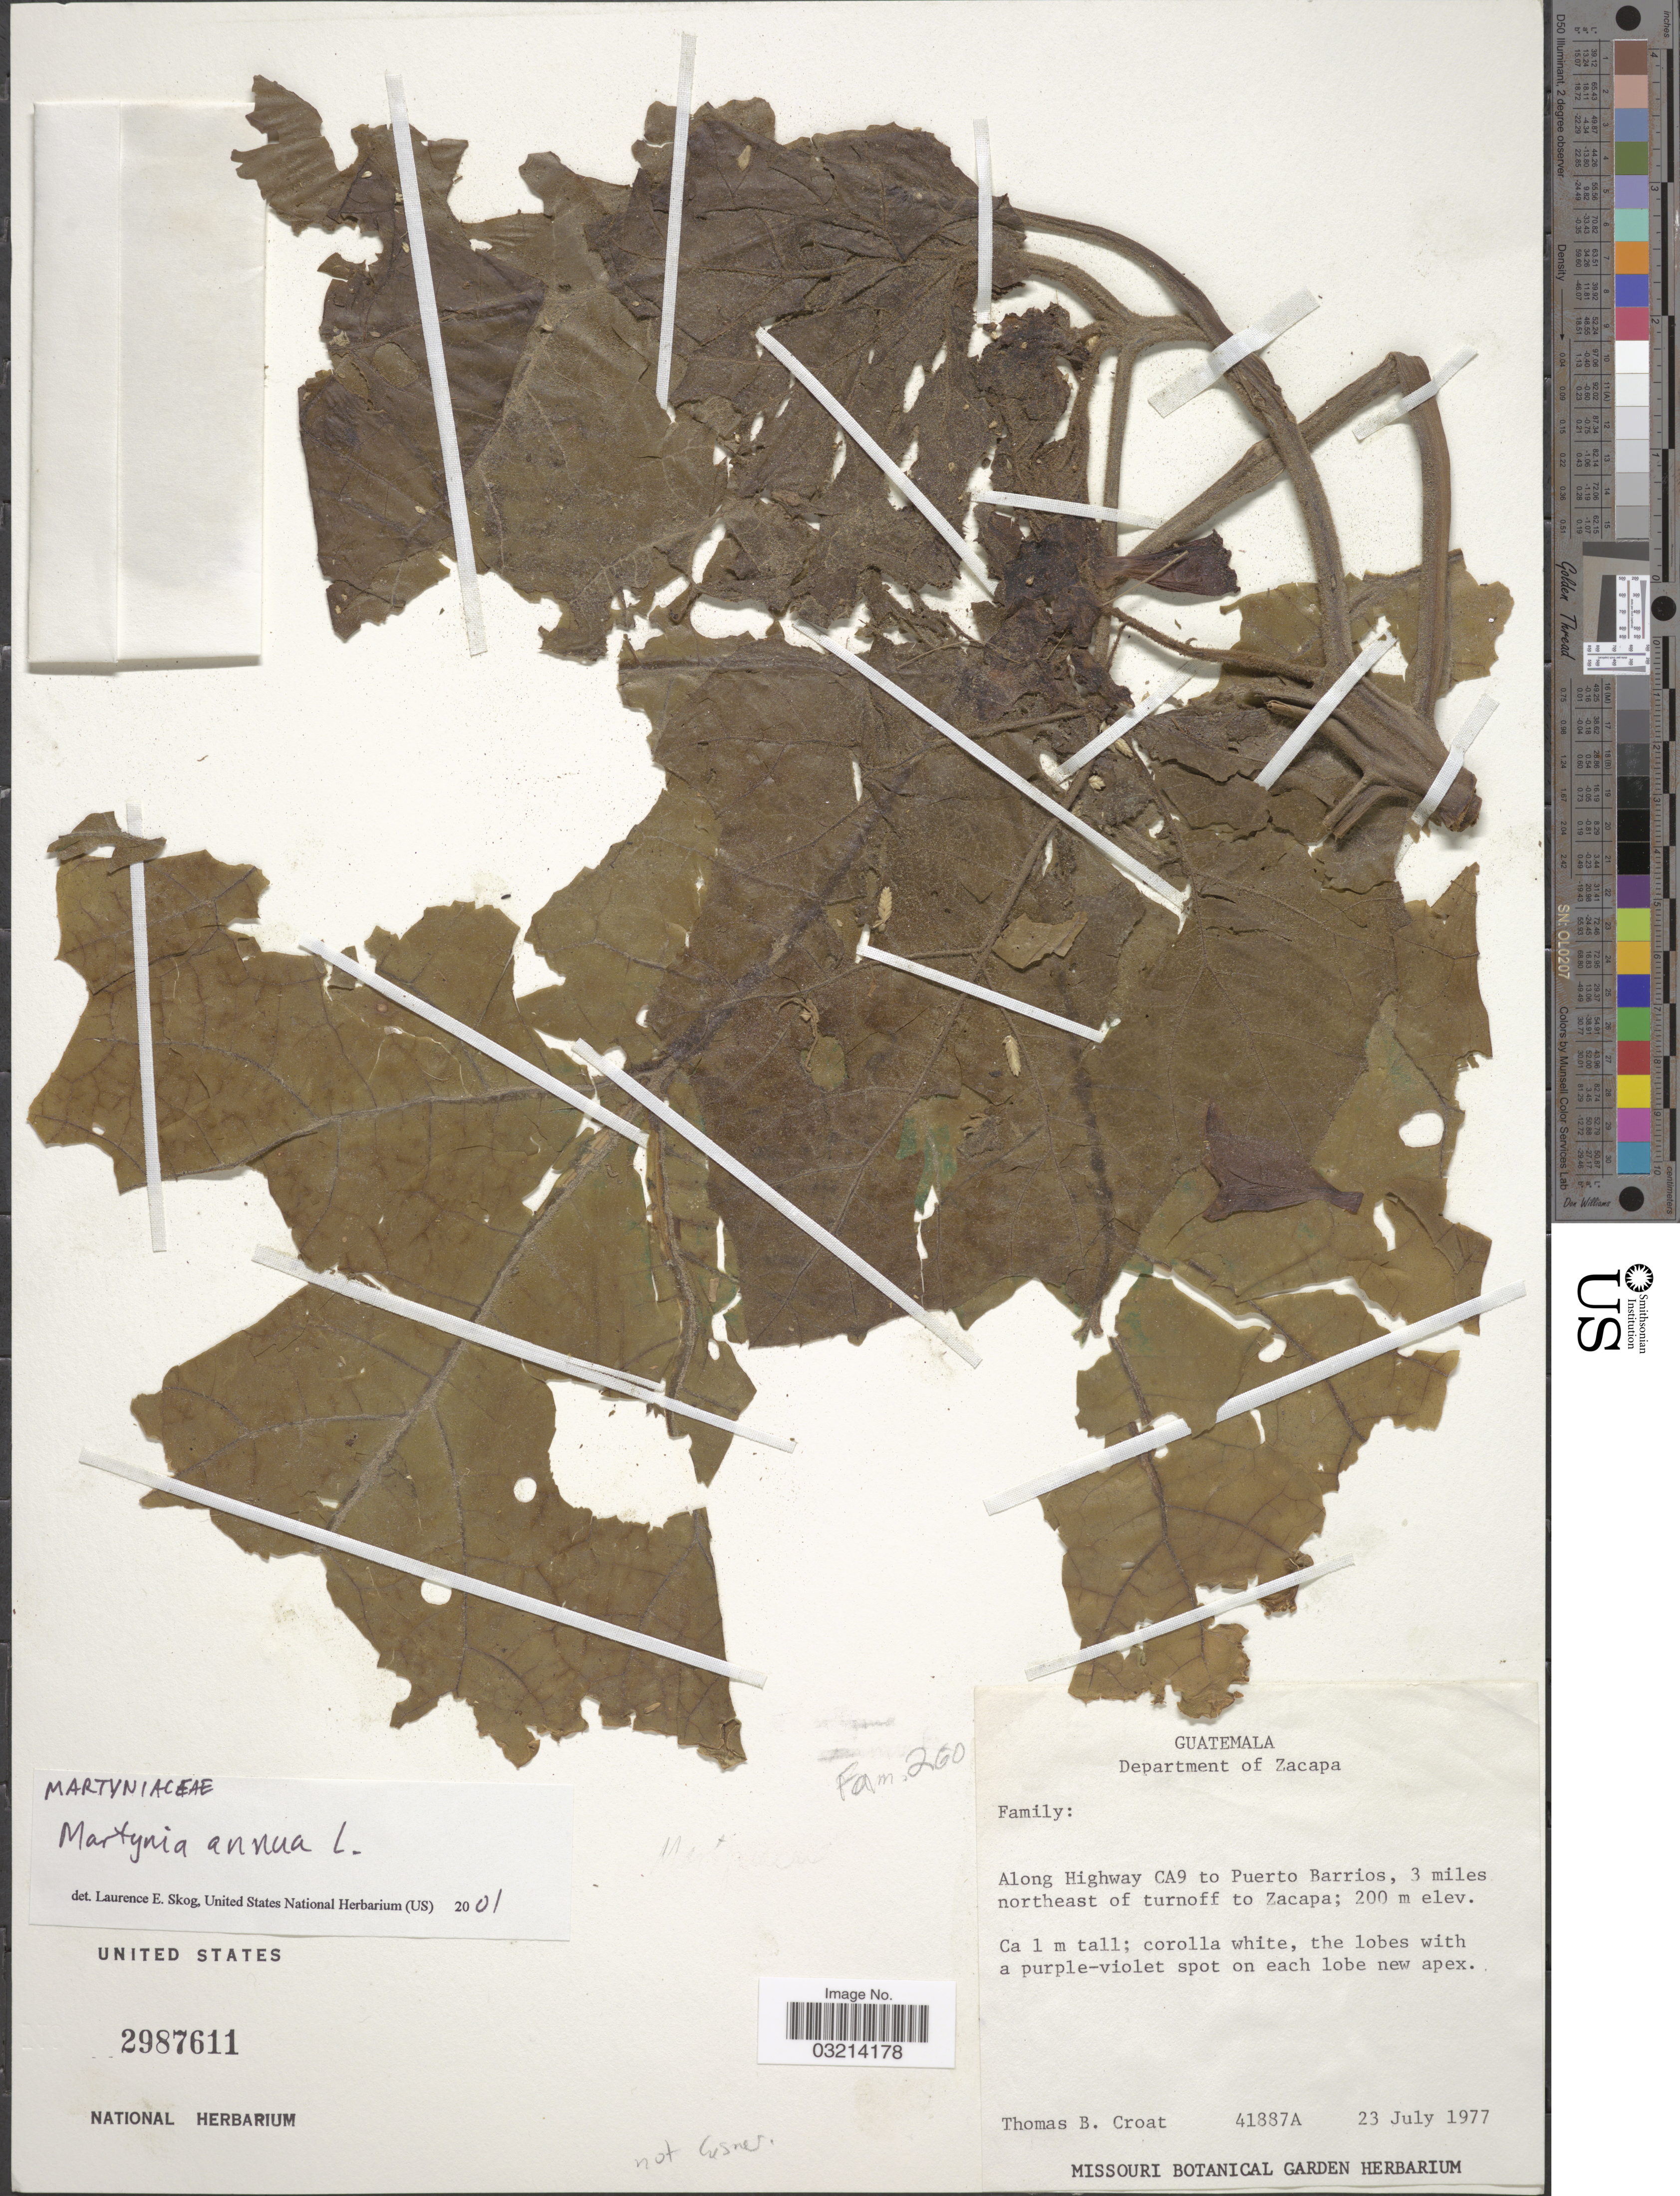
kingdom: Plantae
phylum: Tracheophyta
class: Magnoliopsida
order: Lamiales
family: Martyniaceae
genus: Martynia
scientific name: Martynia annua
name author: L.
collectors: T. B. Croat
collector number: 41887A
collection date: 1977-07-23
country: Guatemala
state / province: Zacapa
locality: Department of Zacapa. Along Highway CA9 to Puerto Barrios, 3 miles northeast of turnoff to Zacapa.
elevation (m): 200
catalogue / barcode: US 2987611